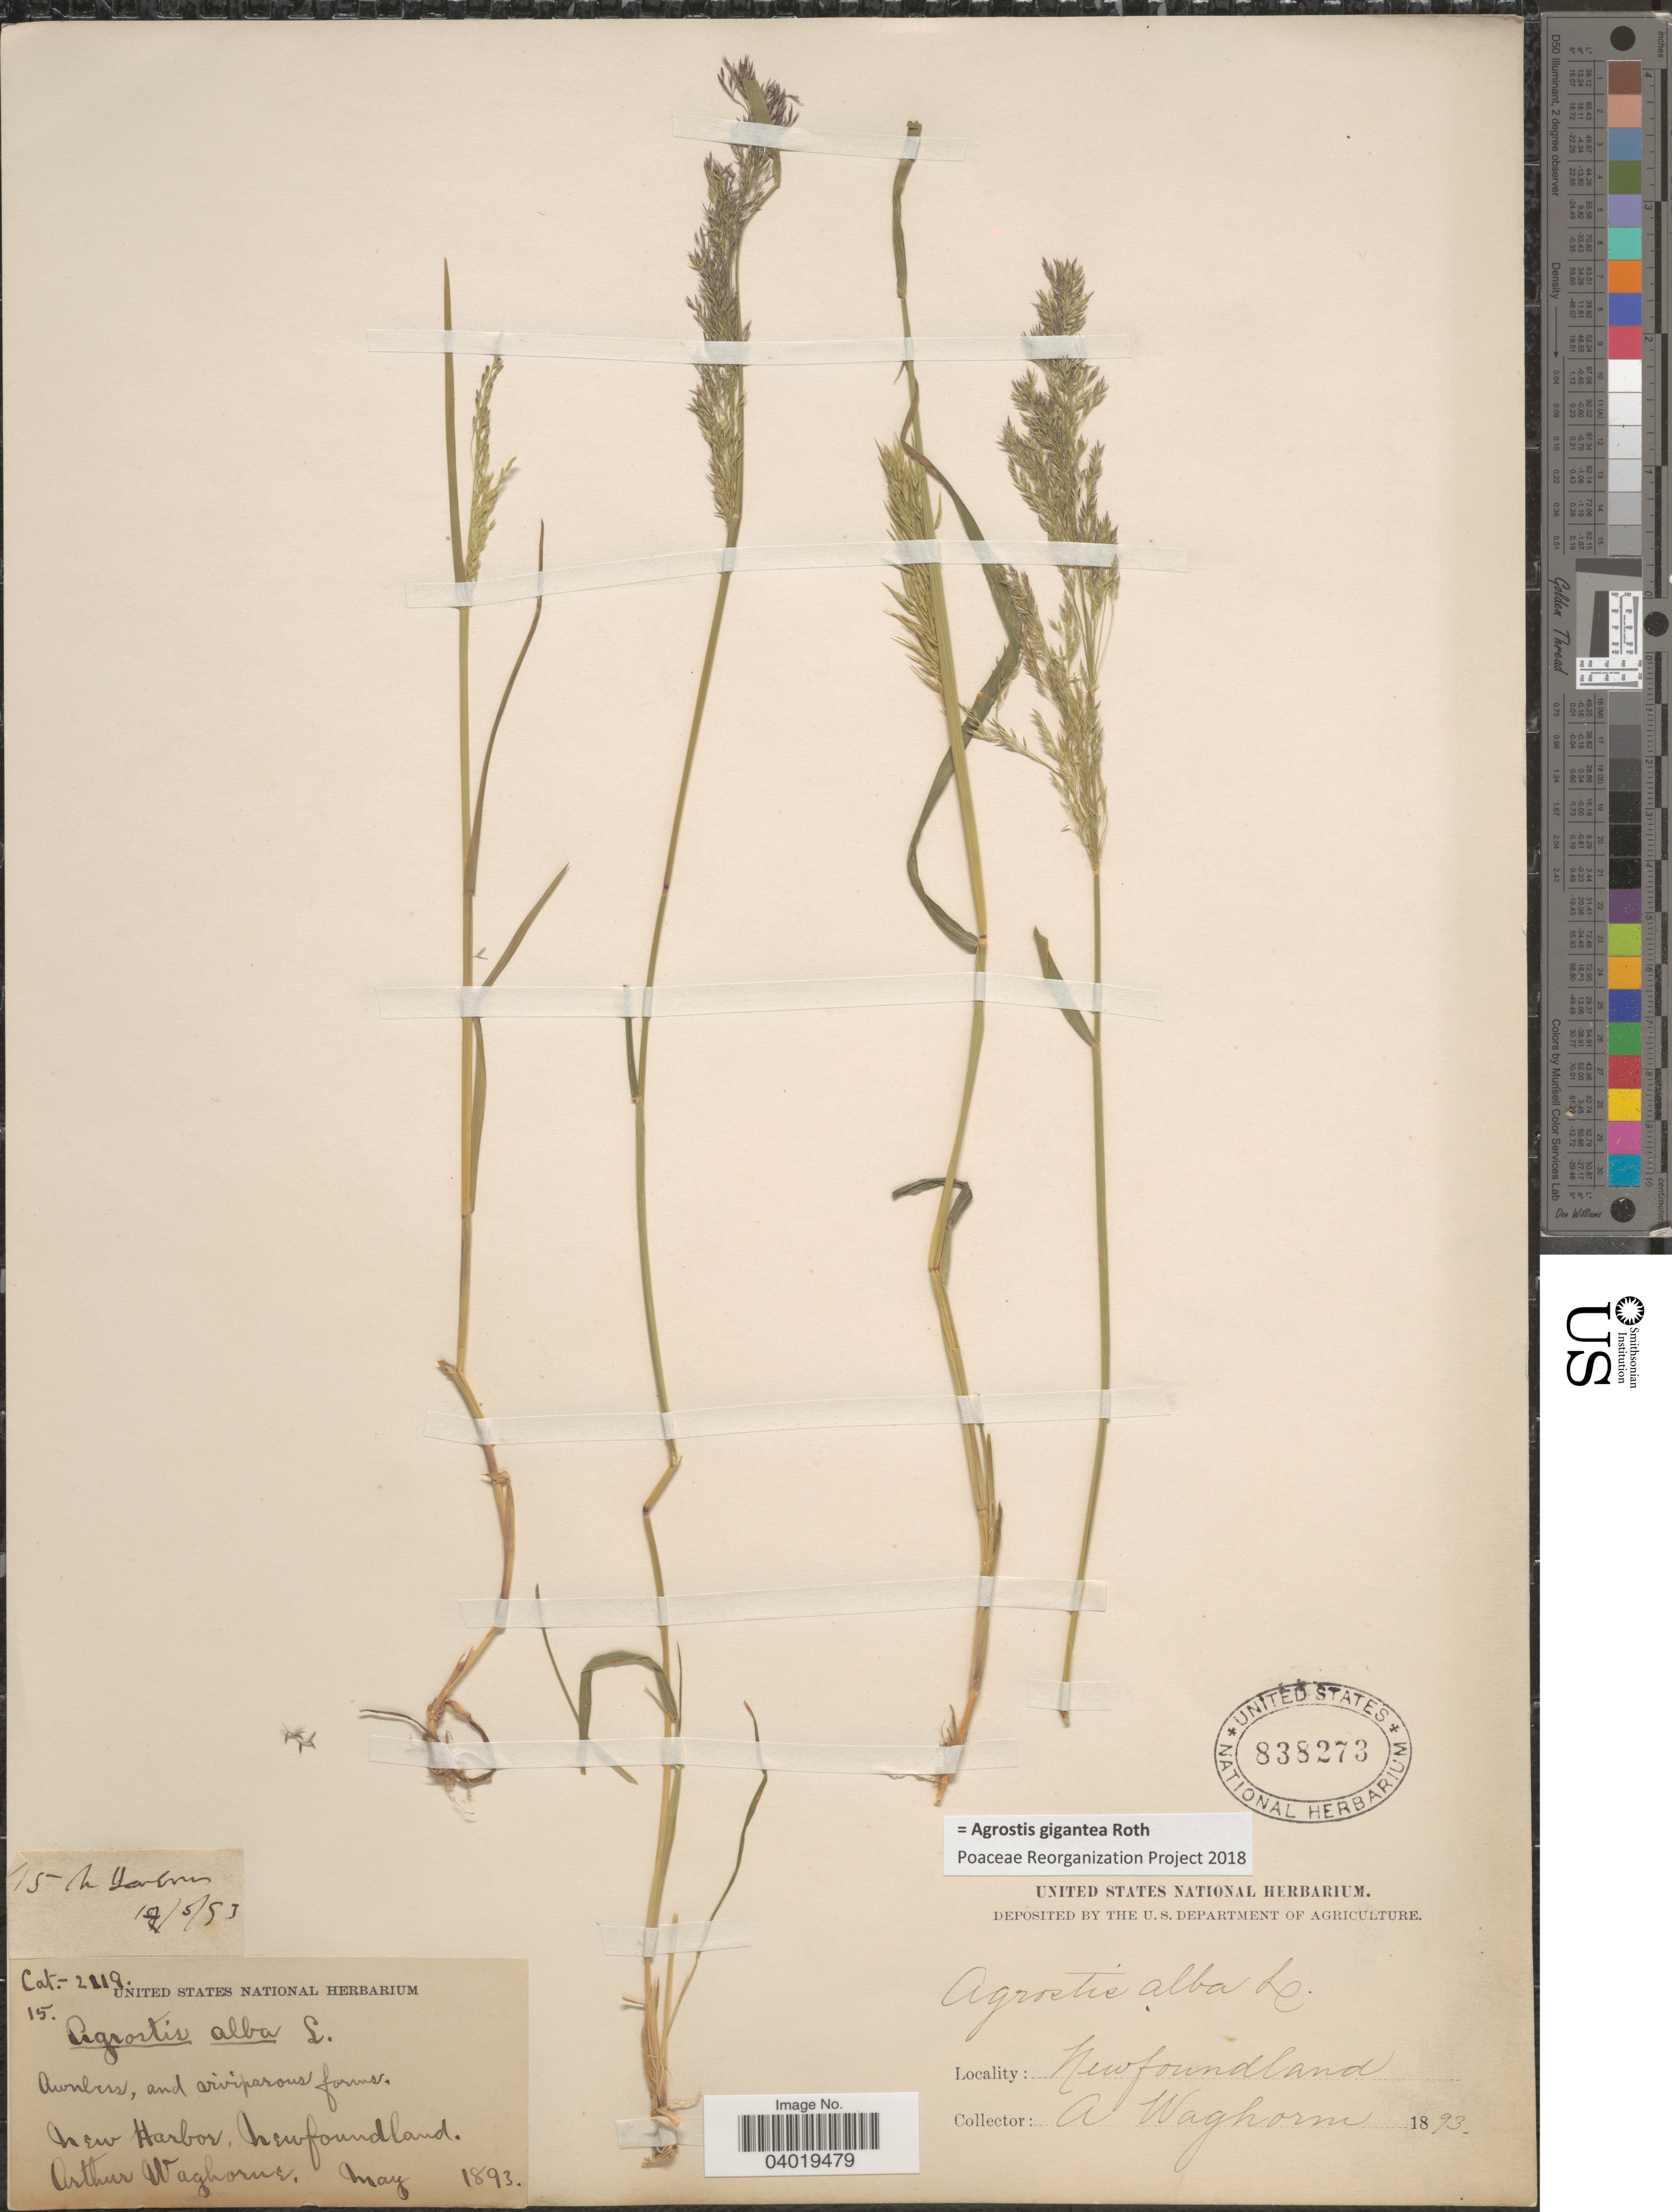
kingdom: Plantae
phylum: Tracheophyta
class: Liliopsida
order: Poales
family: Poaceae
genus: Agrostis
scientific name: Agrostis gigantea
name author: Roth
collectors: A. Waghorne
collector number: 15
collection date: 1893-05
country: Canada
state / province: Newfoundland and Labrador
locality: New Harbor.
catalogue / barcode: US 838273